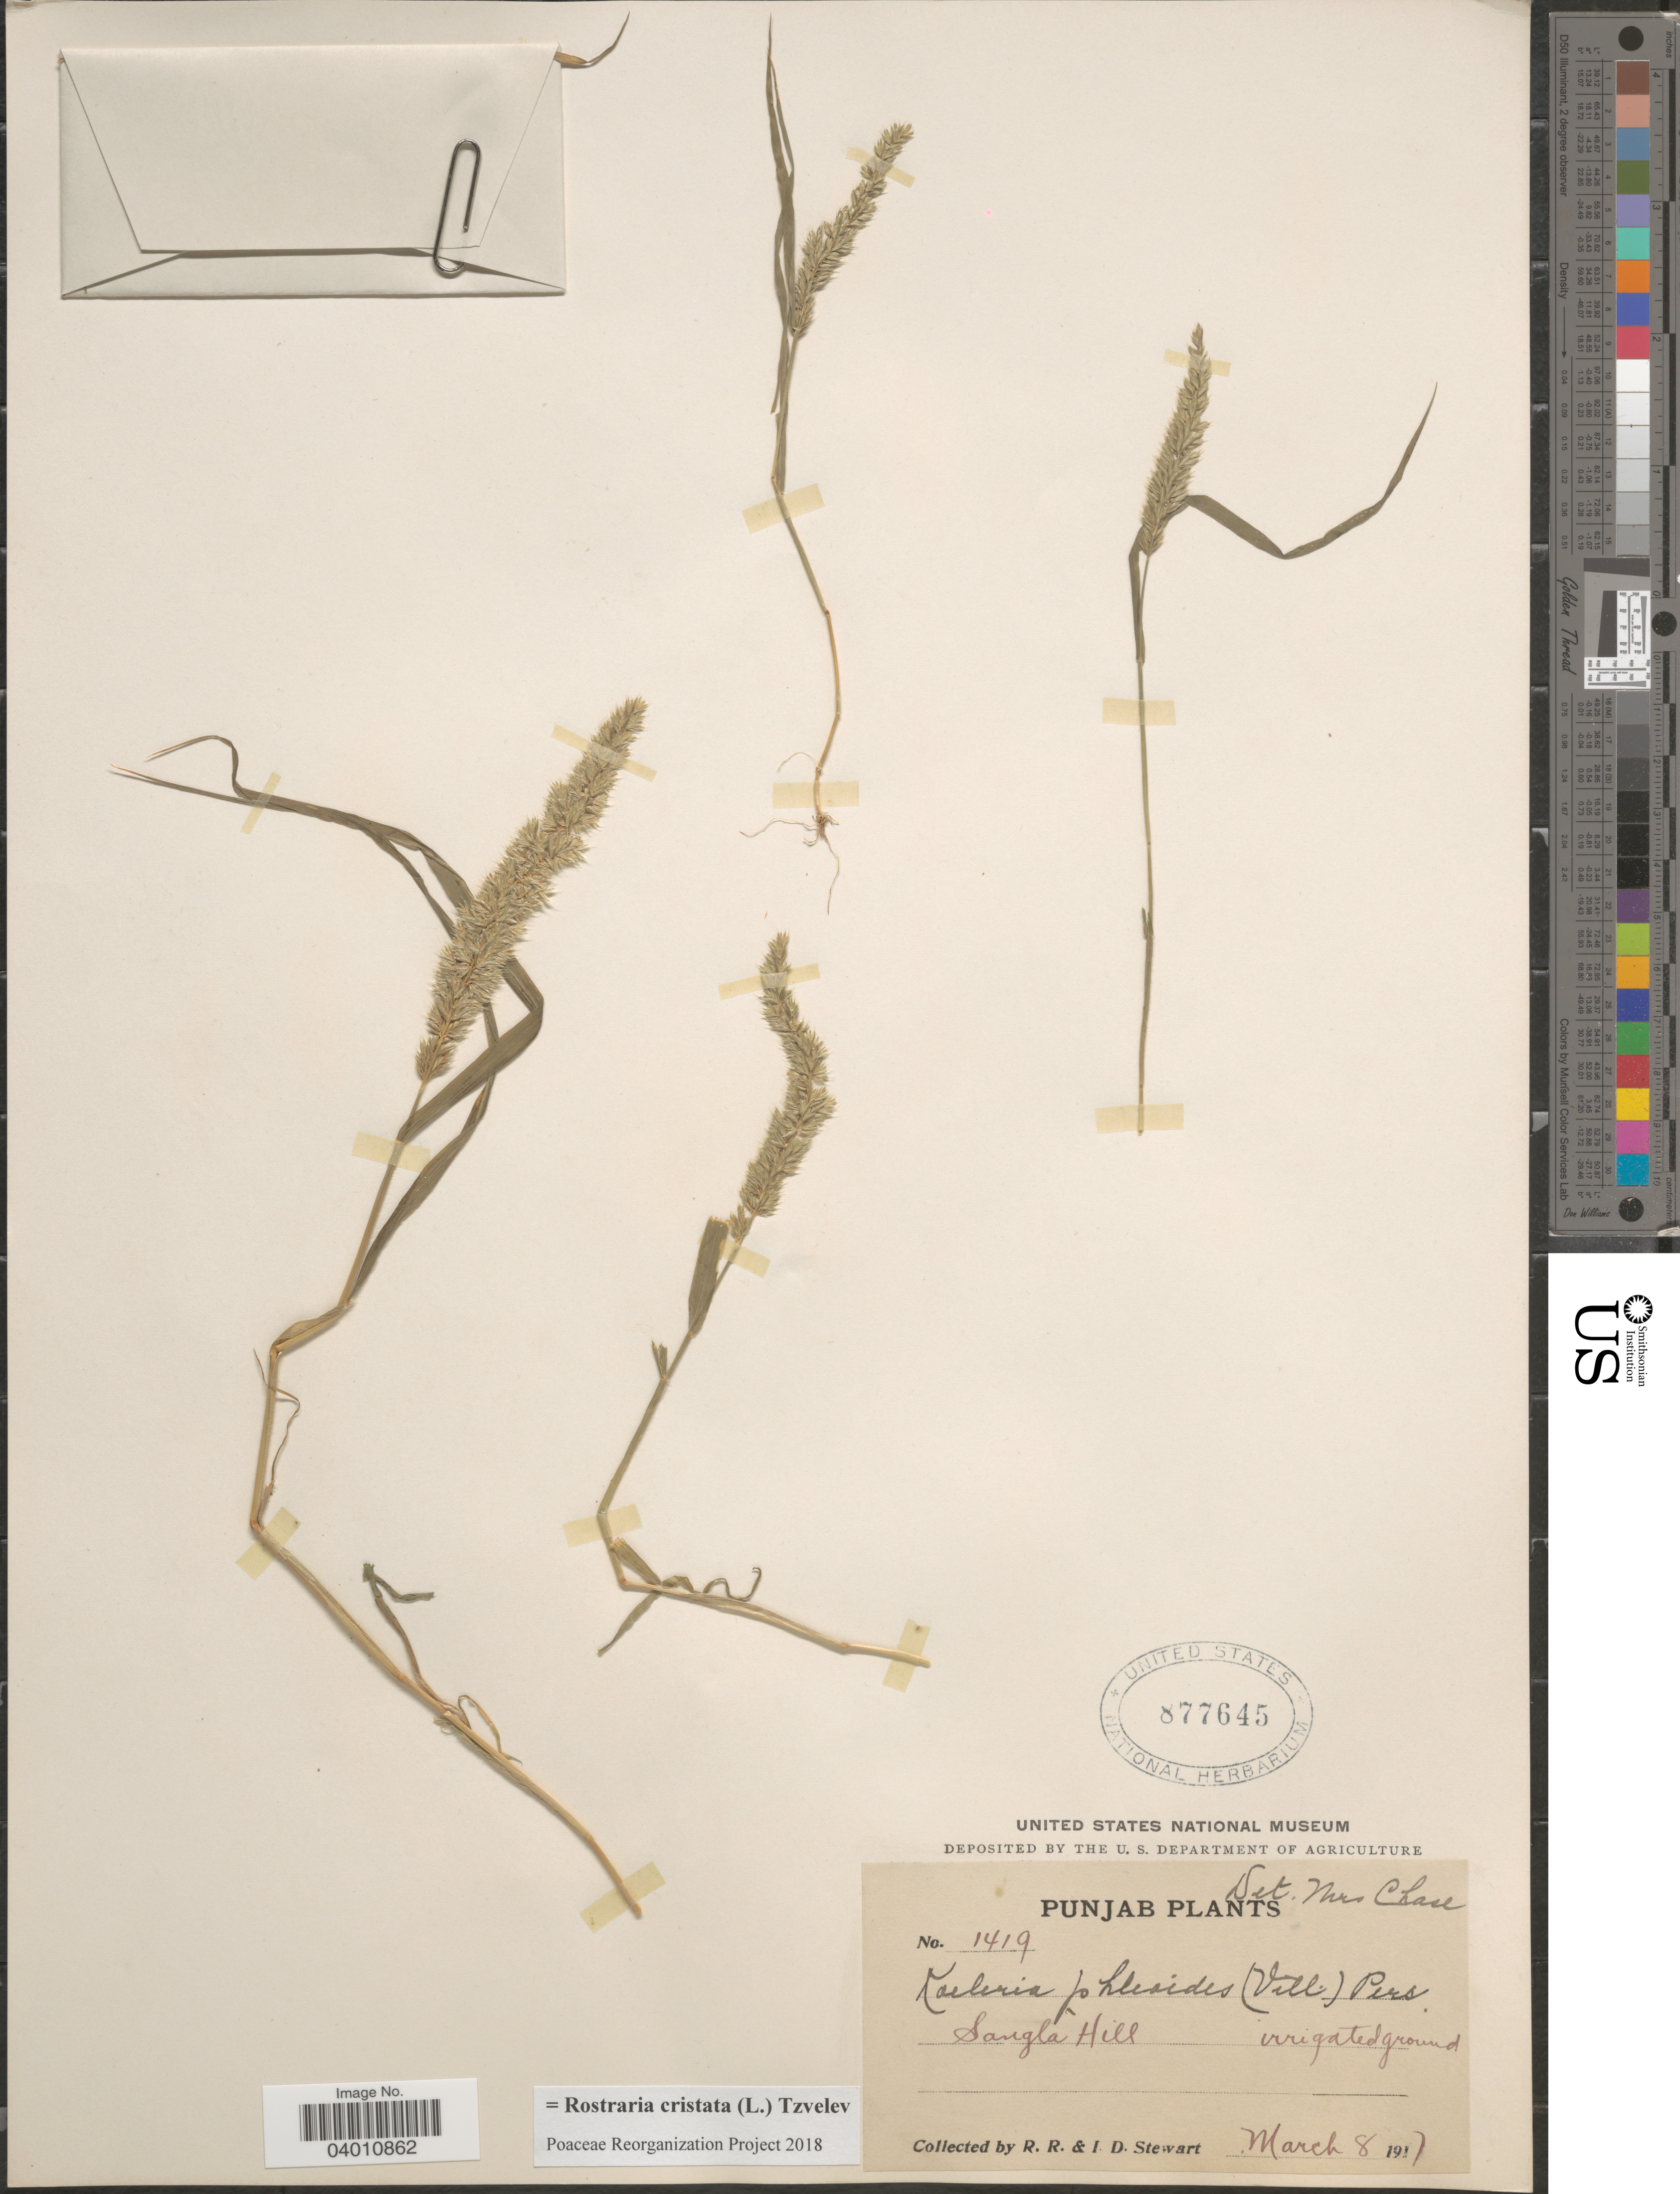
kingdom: Plantae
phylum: Tracheophyta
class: Liliopsida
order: Poales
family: Poaceae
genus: Rostraria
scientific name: Rostraria cristata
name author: (L.) Tzvelev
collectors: R. Stewart & I. Stewart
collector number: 1419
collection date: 1917-03-08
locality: Sangla Hill.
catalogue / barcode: US 877645